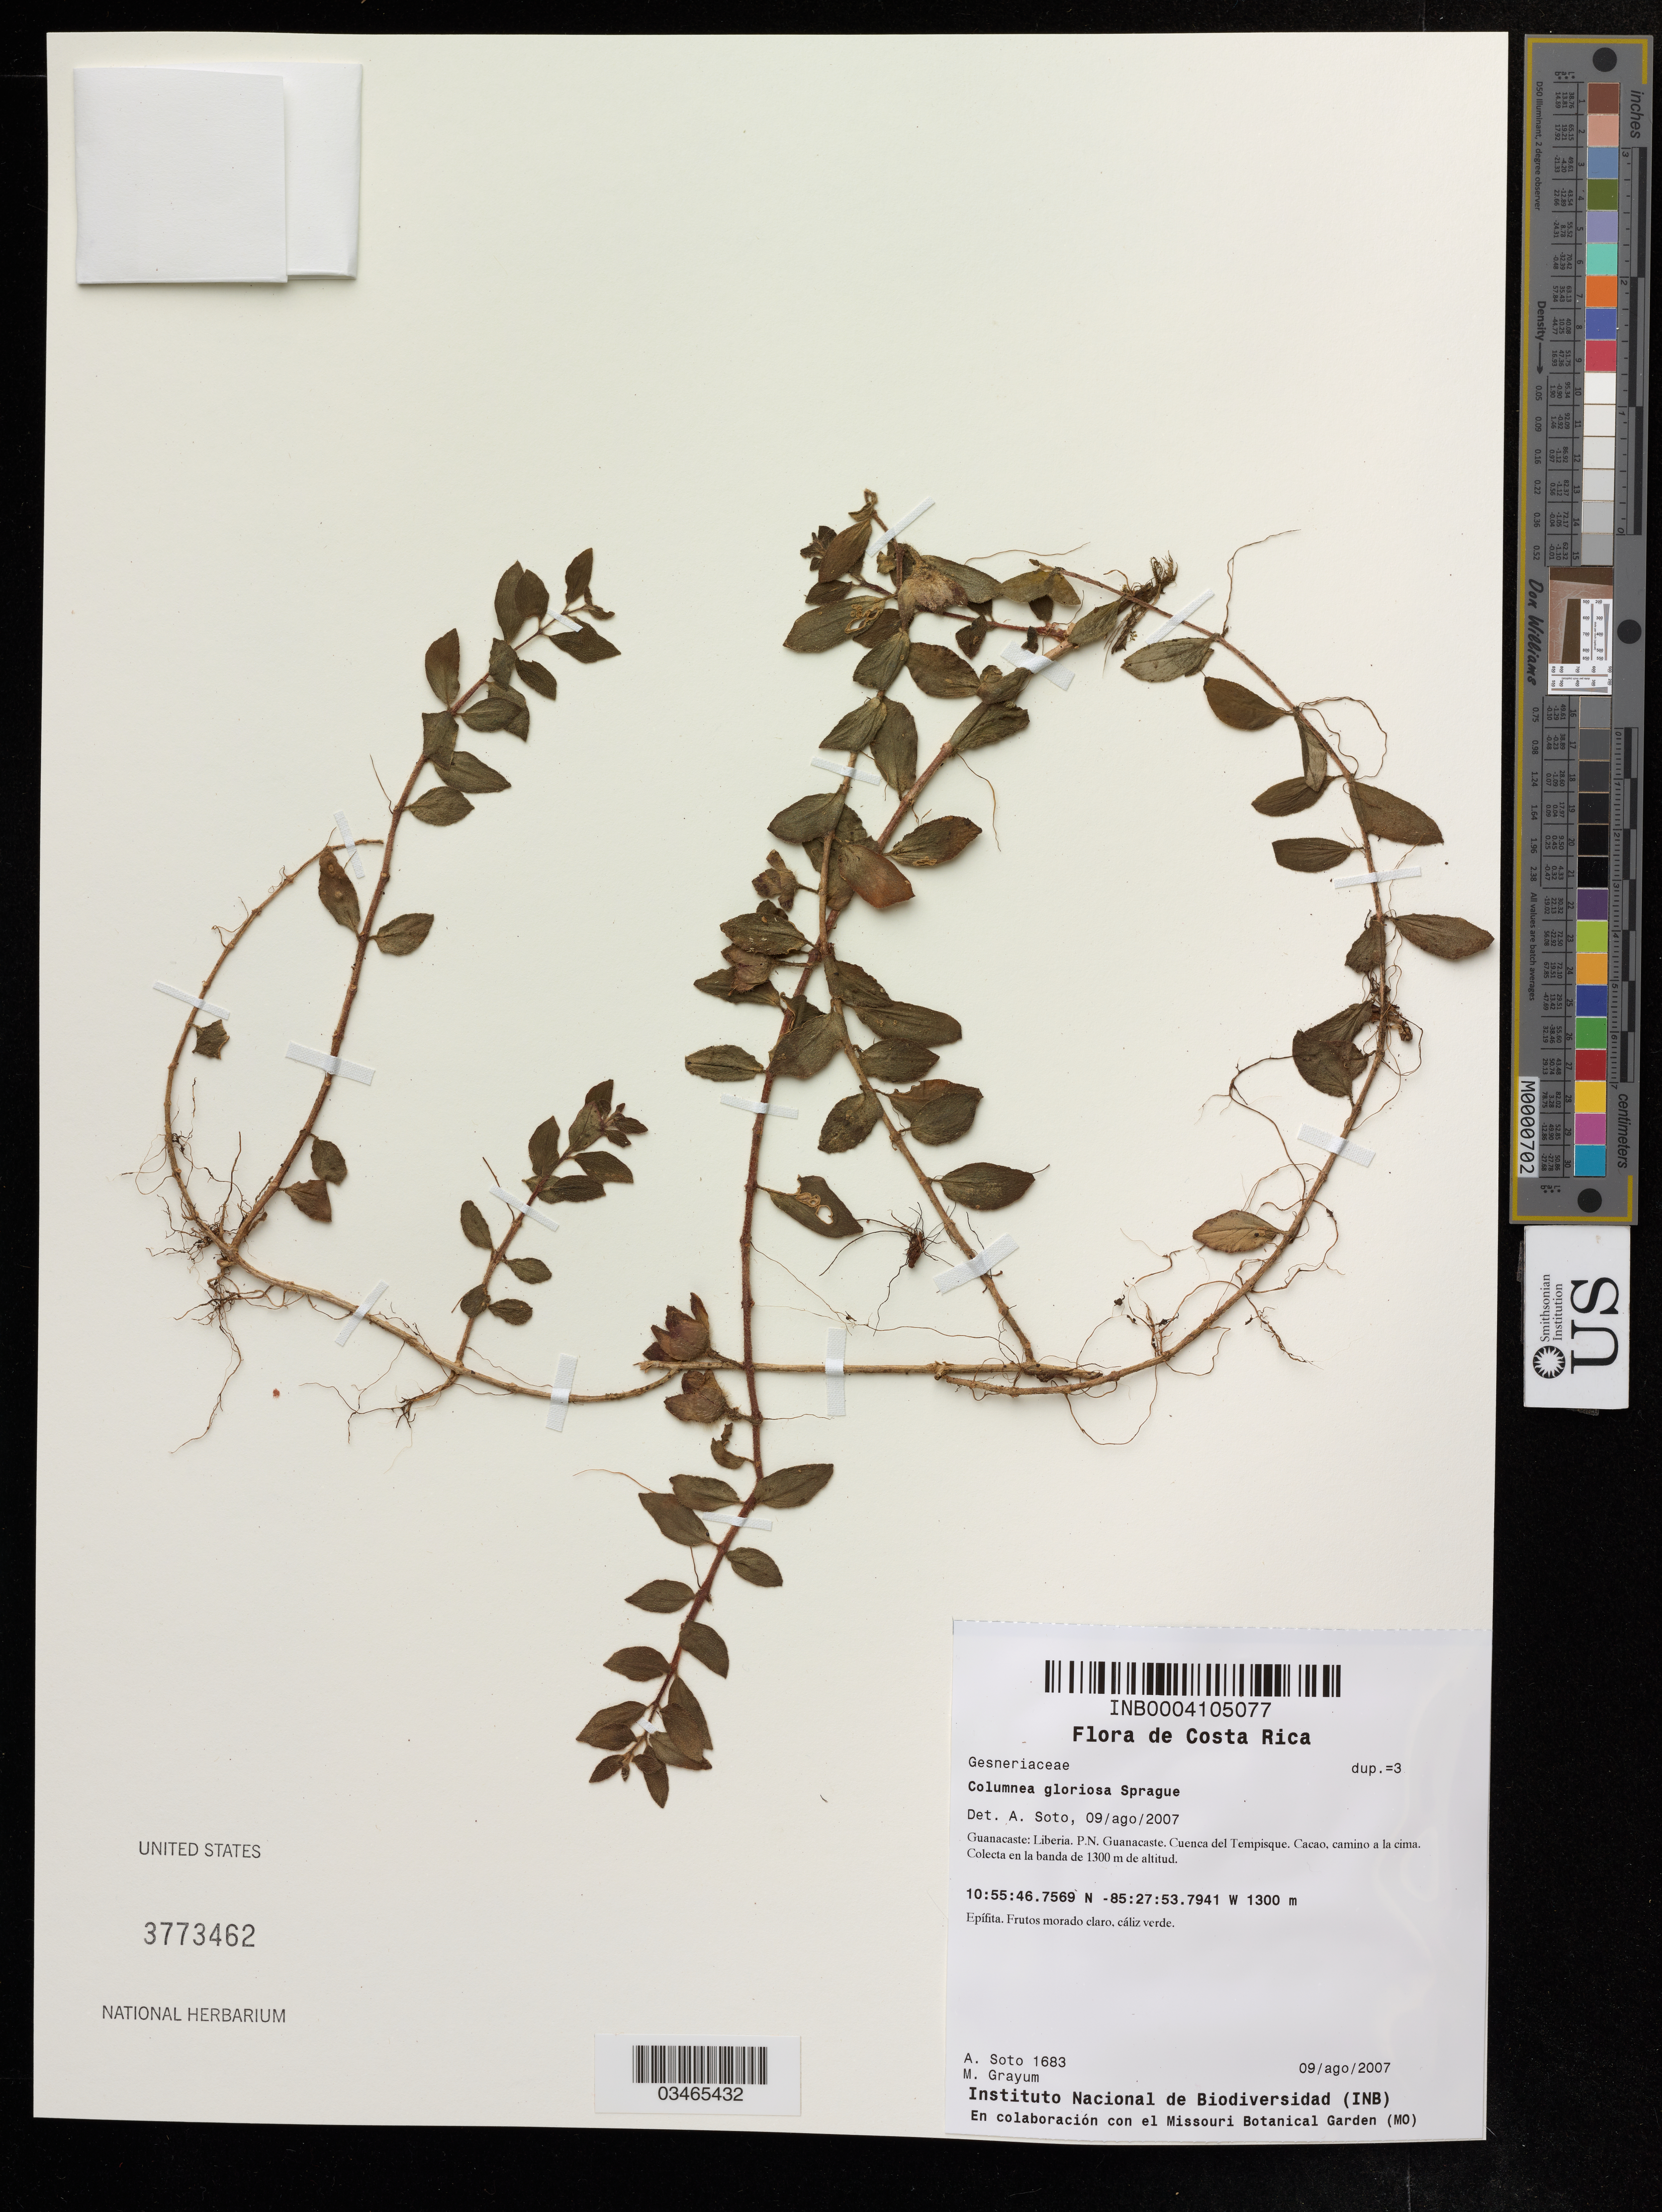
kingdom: Plantae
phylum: Tracheophyta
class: Magnoliopsida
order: Lamiales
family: Gesneriaceae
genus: Columnea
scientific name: Columnea gloriosa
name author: Sprague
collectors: A. Soto & M. H. Grayum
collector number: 1683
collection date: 2007-08-09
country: Costa Rica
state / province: Guanacaste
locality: Liberia. P.N. Guanacaste, Cuenca del Tempisque. Cacao, camino a la cima.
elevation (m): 1300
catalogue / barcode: US 3773462